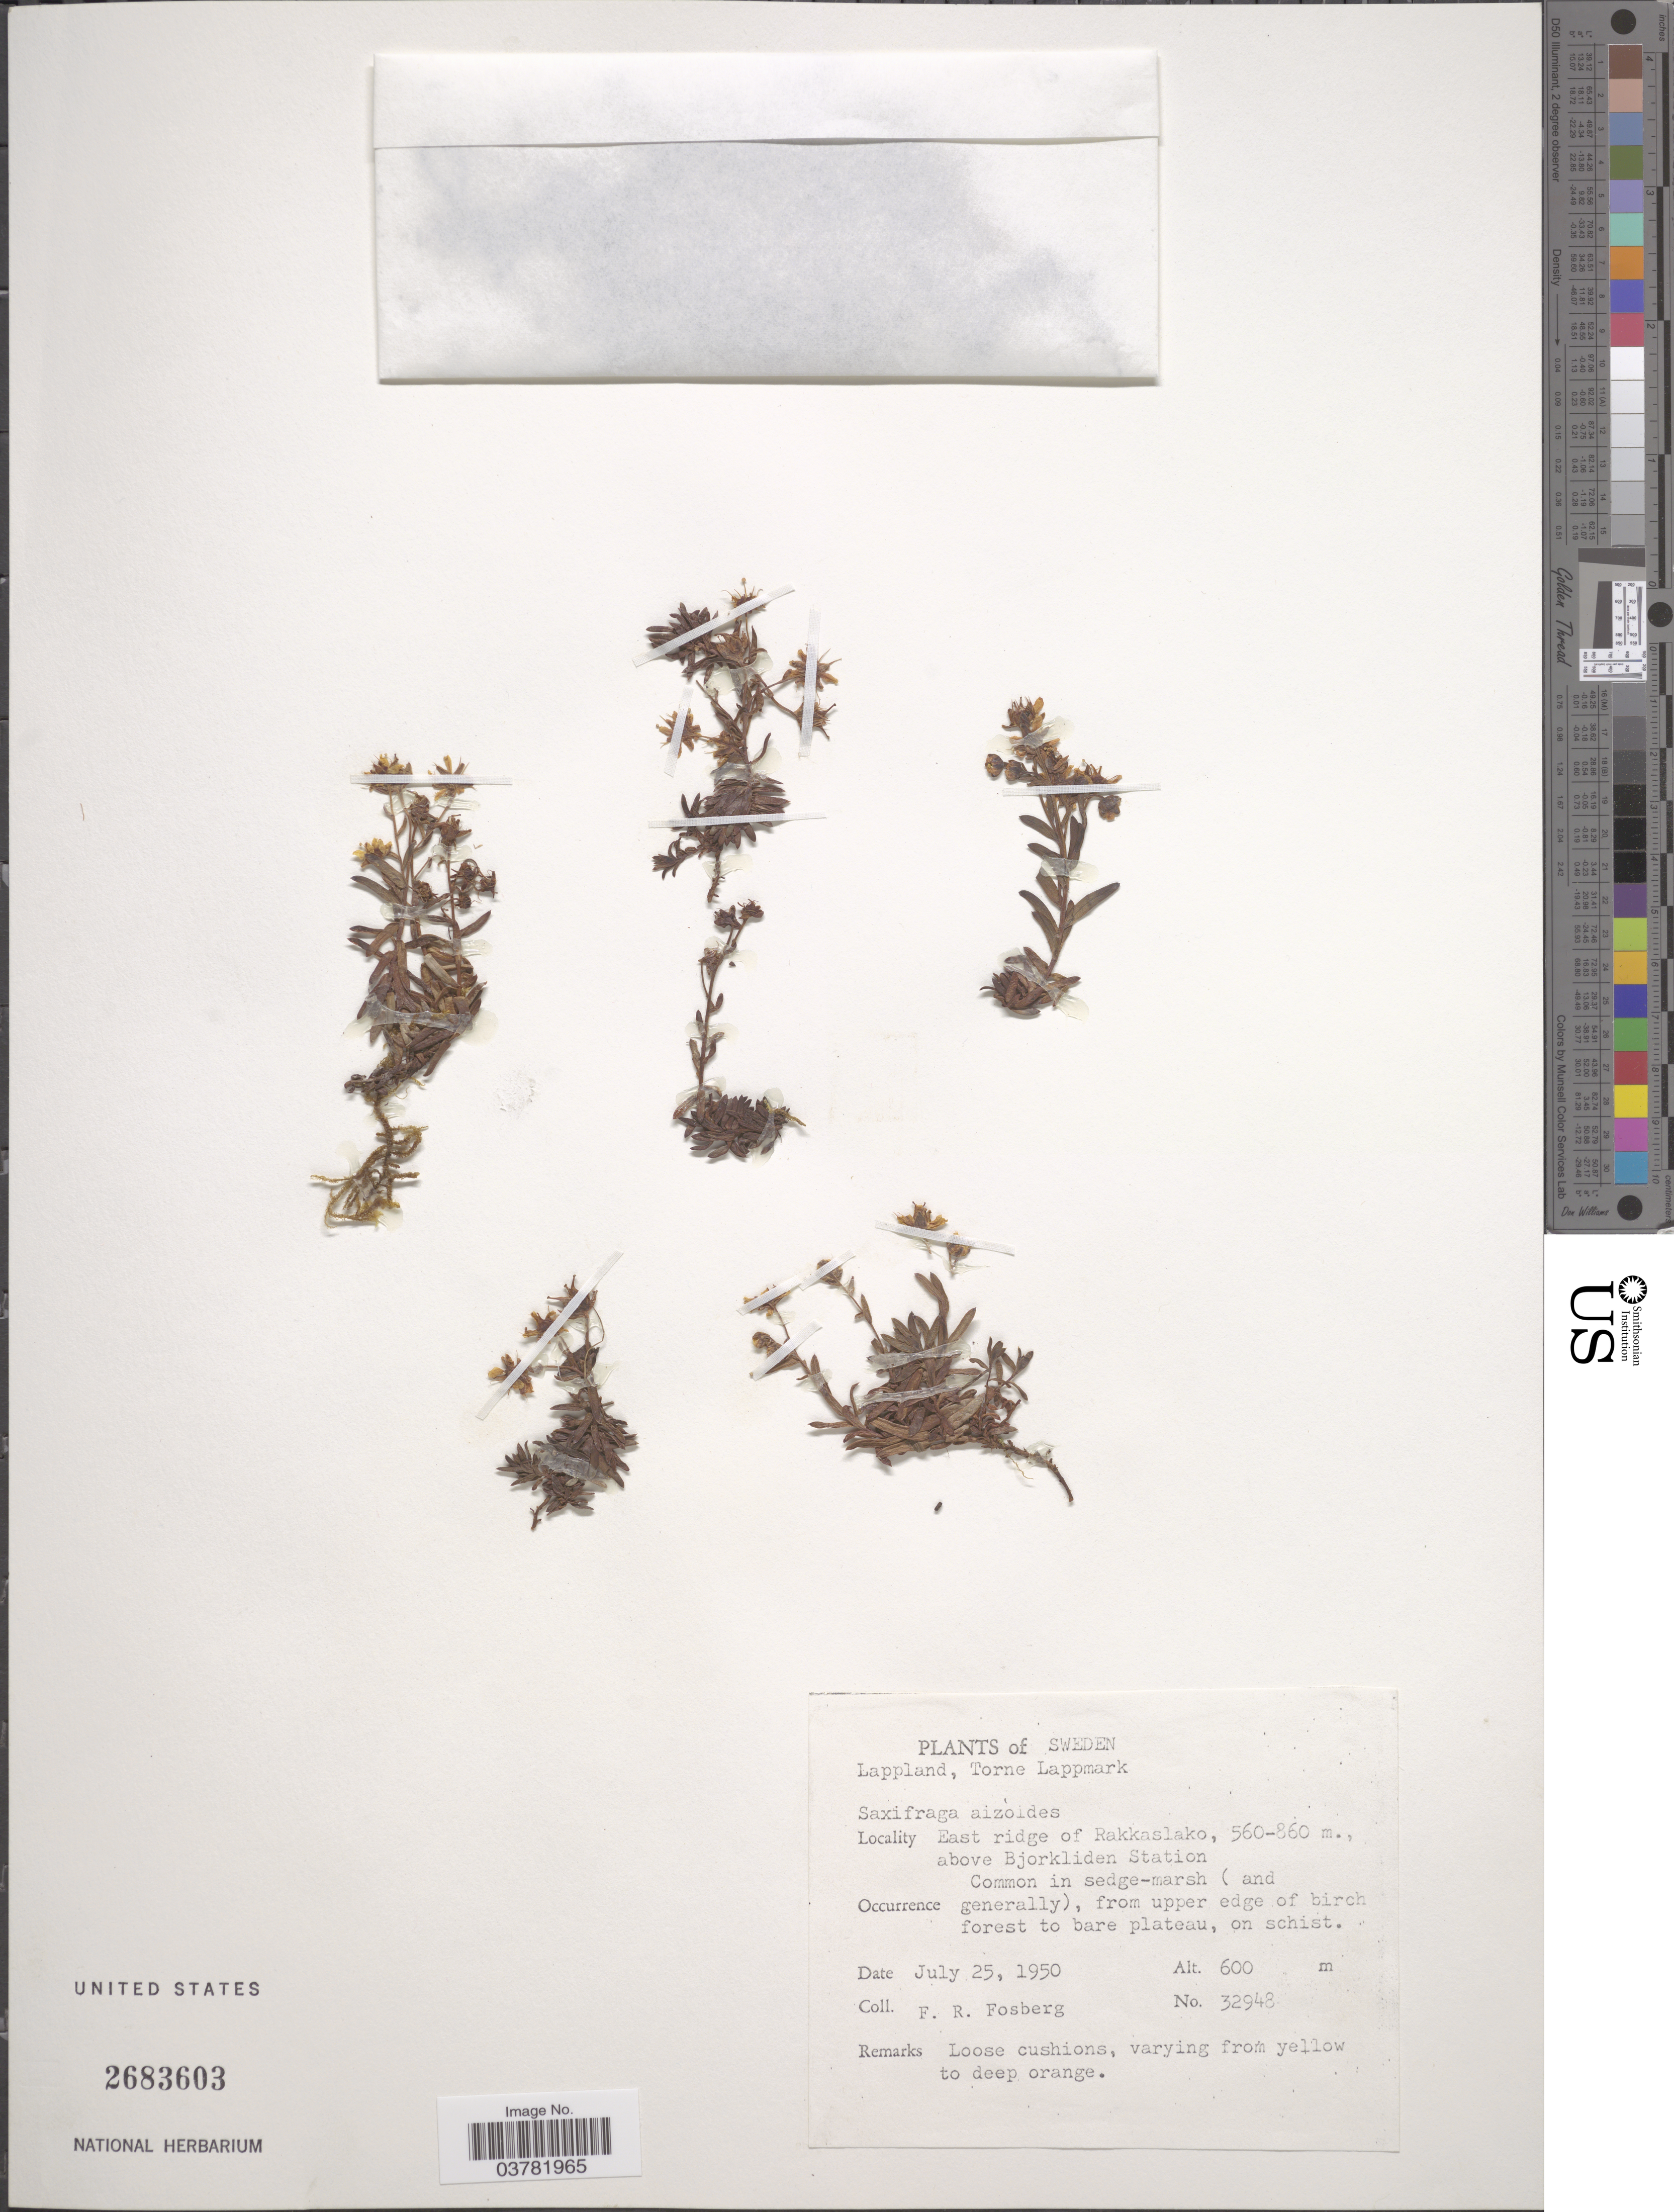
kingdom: Plantae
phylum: Tracheophyta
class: Magnoliopsida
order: Saxifragales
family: Saxifragaceae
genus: Saxifraga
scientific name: Saxifraga aizoides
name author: L.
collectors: F. R. Fosberg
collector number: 32948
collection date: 1950-07-25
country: Sweden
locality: East ridge of Rakkaslako, above Bjorkliden Station.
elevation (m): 560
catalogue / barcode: US 2683603